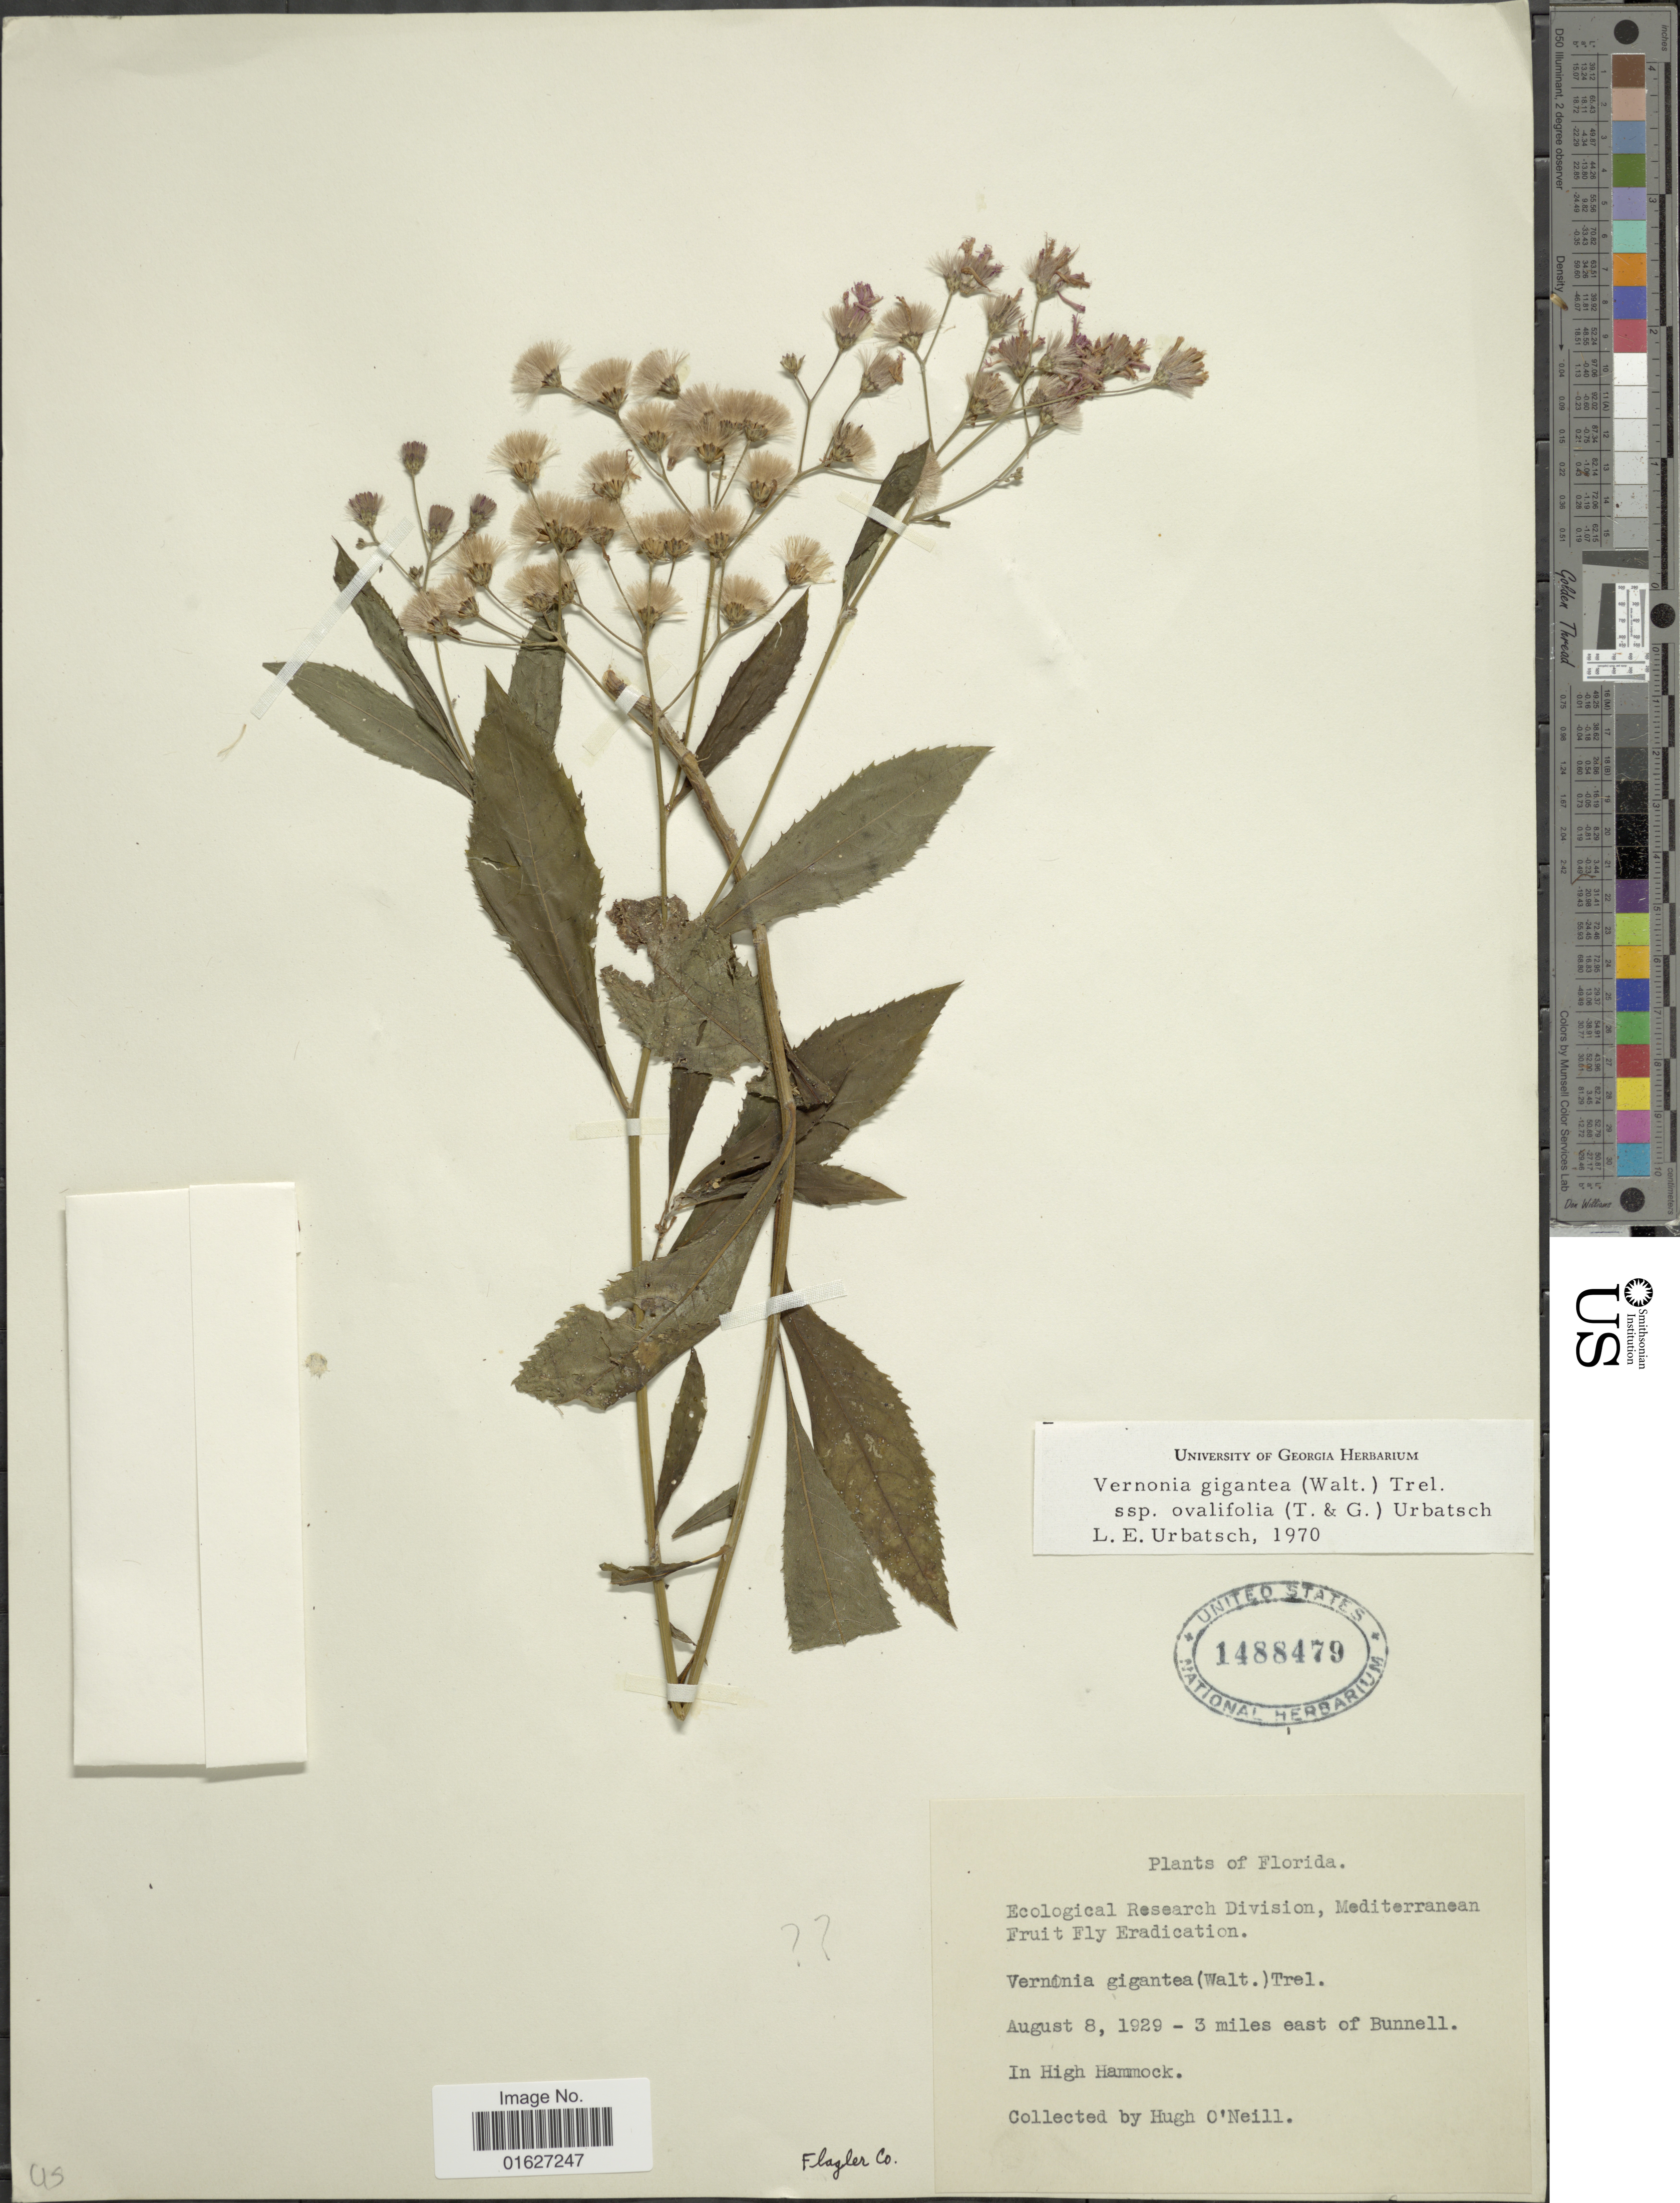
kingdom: Plantae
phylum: Tracheophyta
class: Magnoliopsida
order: Asterales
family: Asteraceae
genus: Vernonia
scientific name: Vernonia gigantea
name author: (Walter) Trel.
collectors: H. T. O' Neill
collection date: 1929-08-08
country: United States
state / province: Florida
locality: Florida. In High Hammock. 3 miles east of Bunnell.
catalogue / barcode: US 1488479